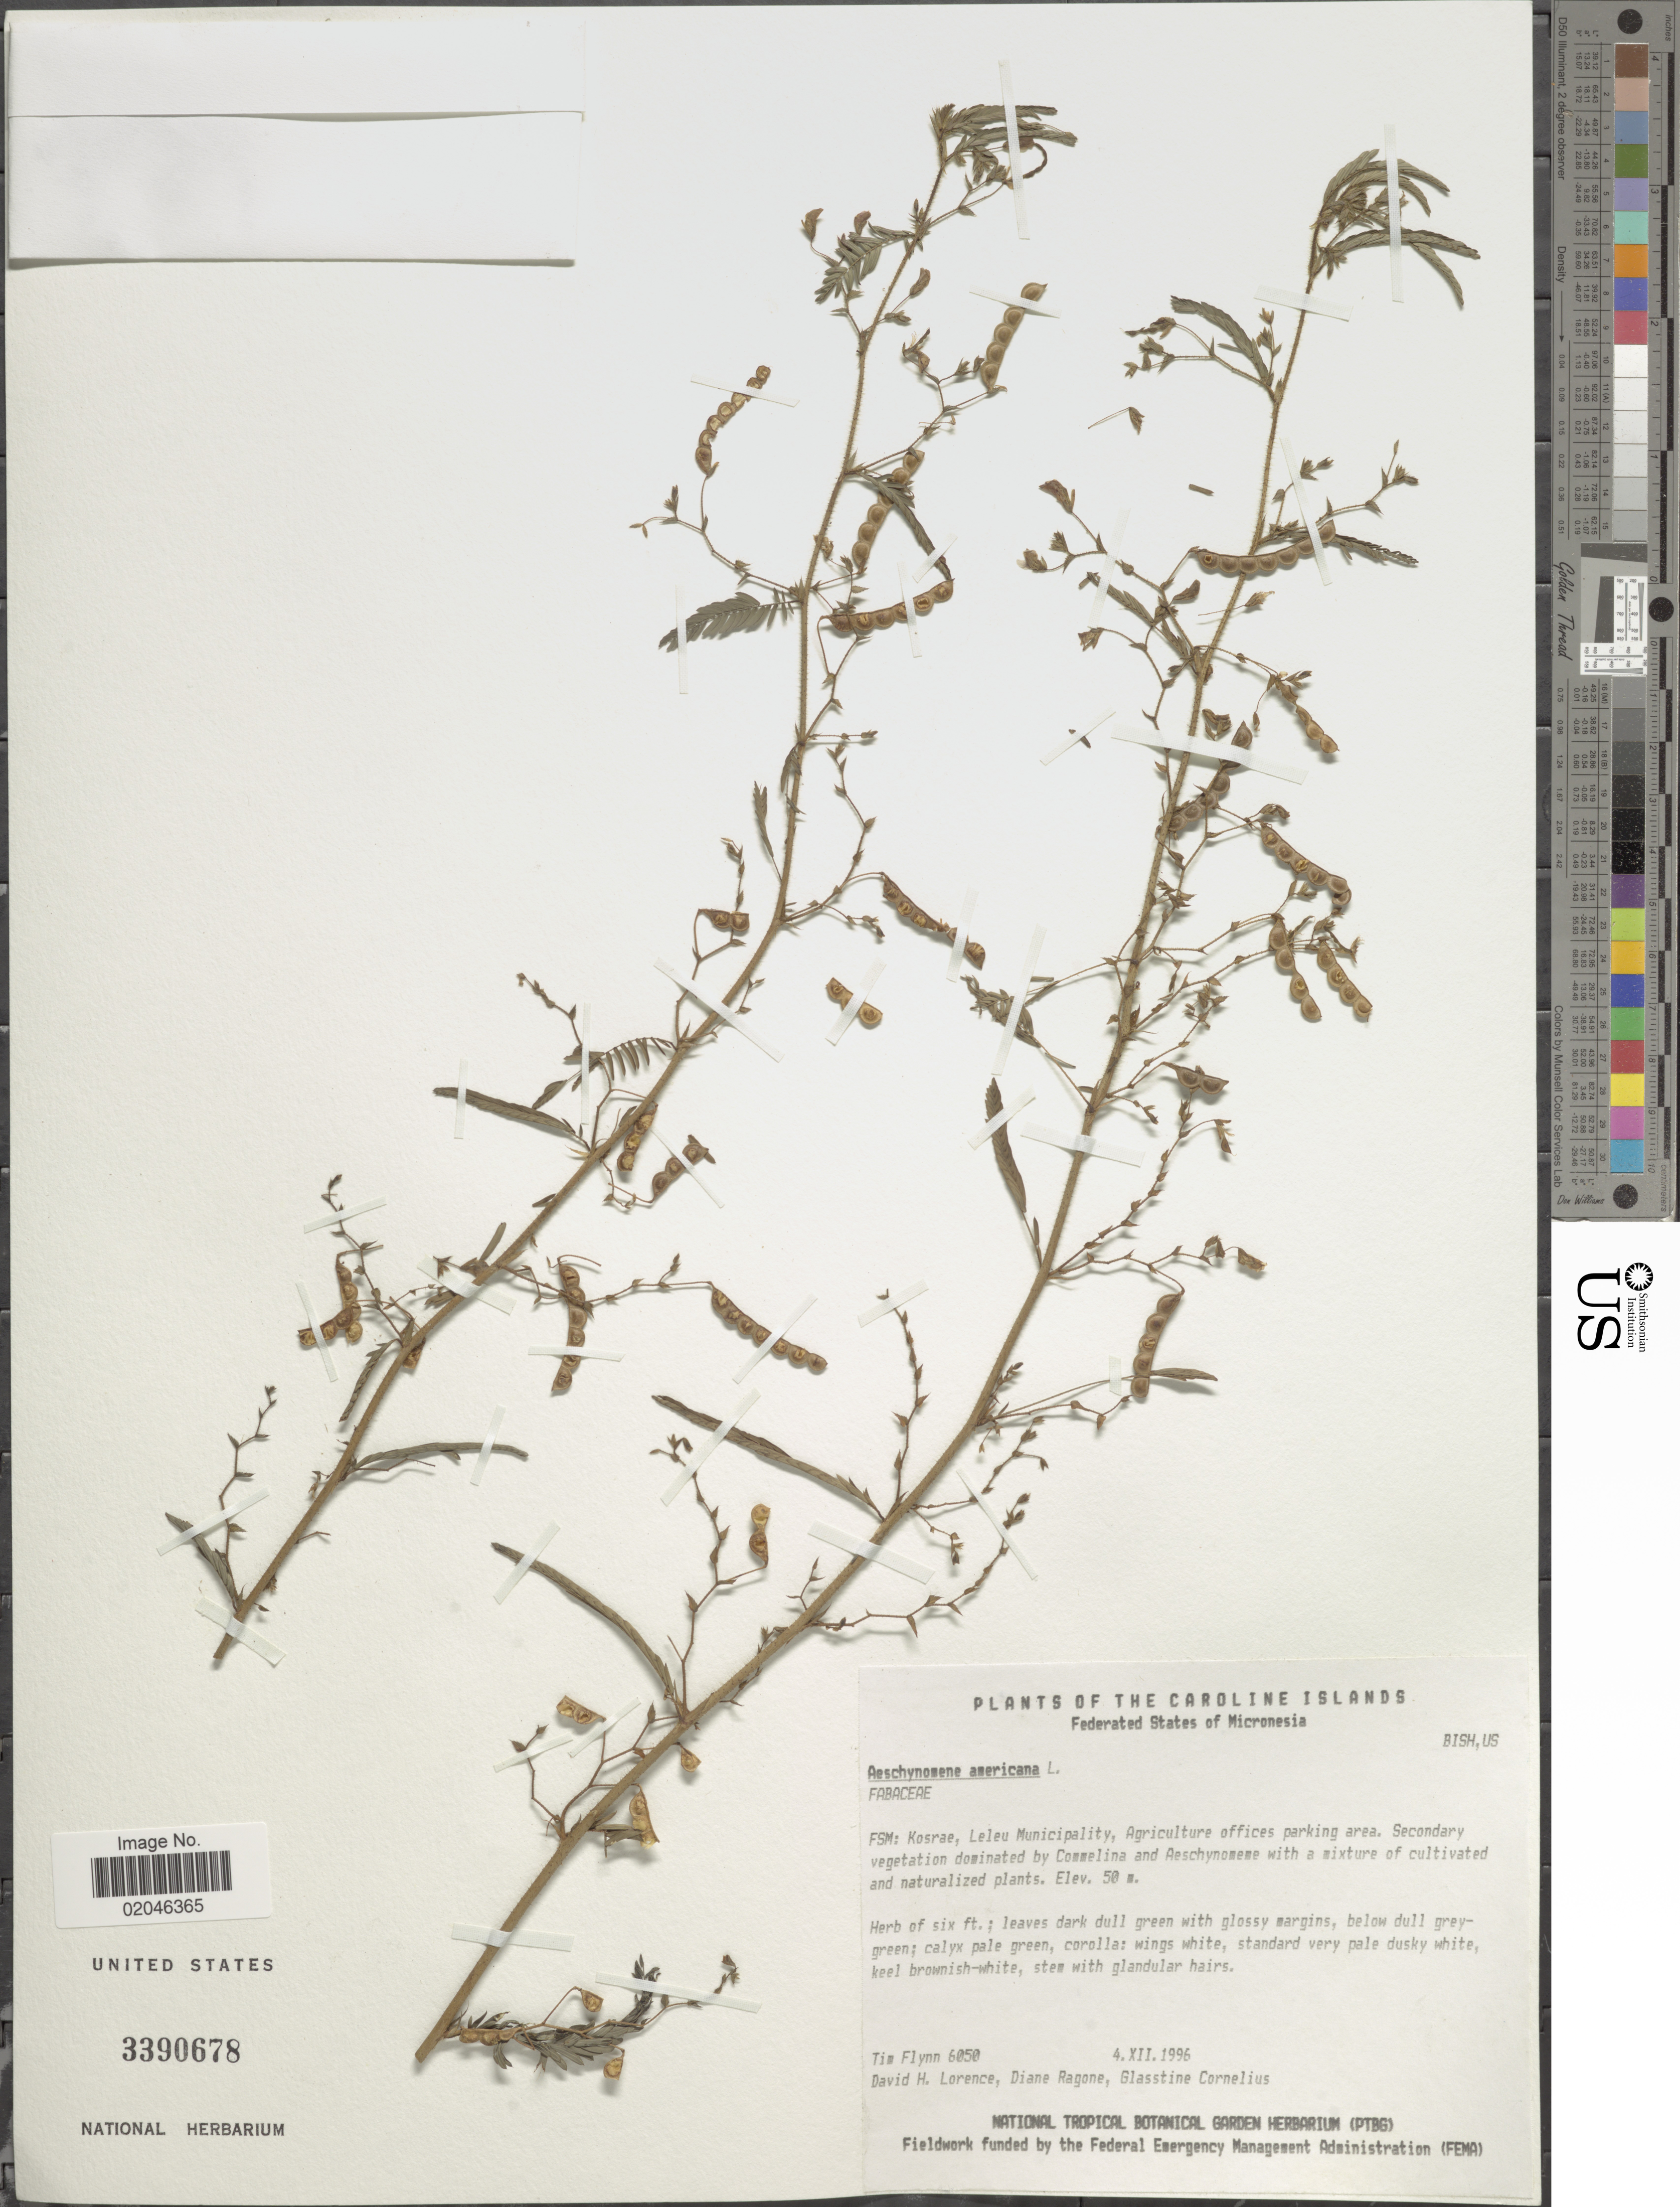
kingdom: Plantae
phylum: Tracheophyta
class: Magnoliopsida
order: Fabales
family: Fabaceae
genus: Aeschynomene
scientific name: Aeschynomene americana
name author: L.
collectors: T. W. Flynn, D. Lorence, D. Ragone & G. Cornelius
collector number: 6050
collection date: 1996-12-04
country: Micronesia, Federated States of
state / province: Kosrae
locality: Caroline Islands. Federated States of Micronesia. FSM: Kosrae, Leleu Municipality, Agriculture offices parking area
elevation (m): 50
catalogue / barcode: US 3390678